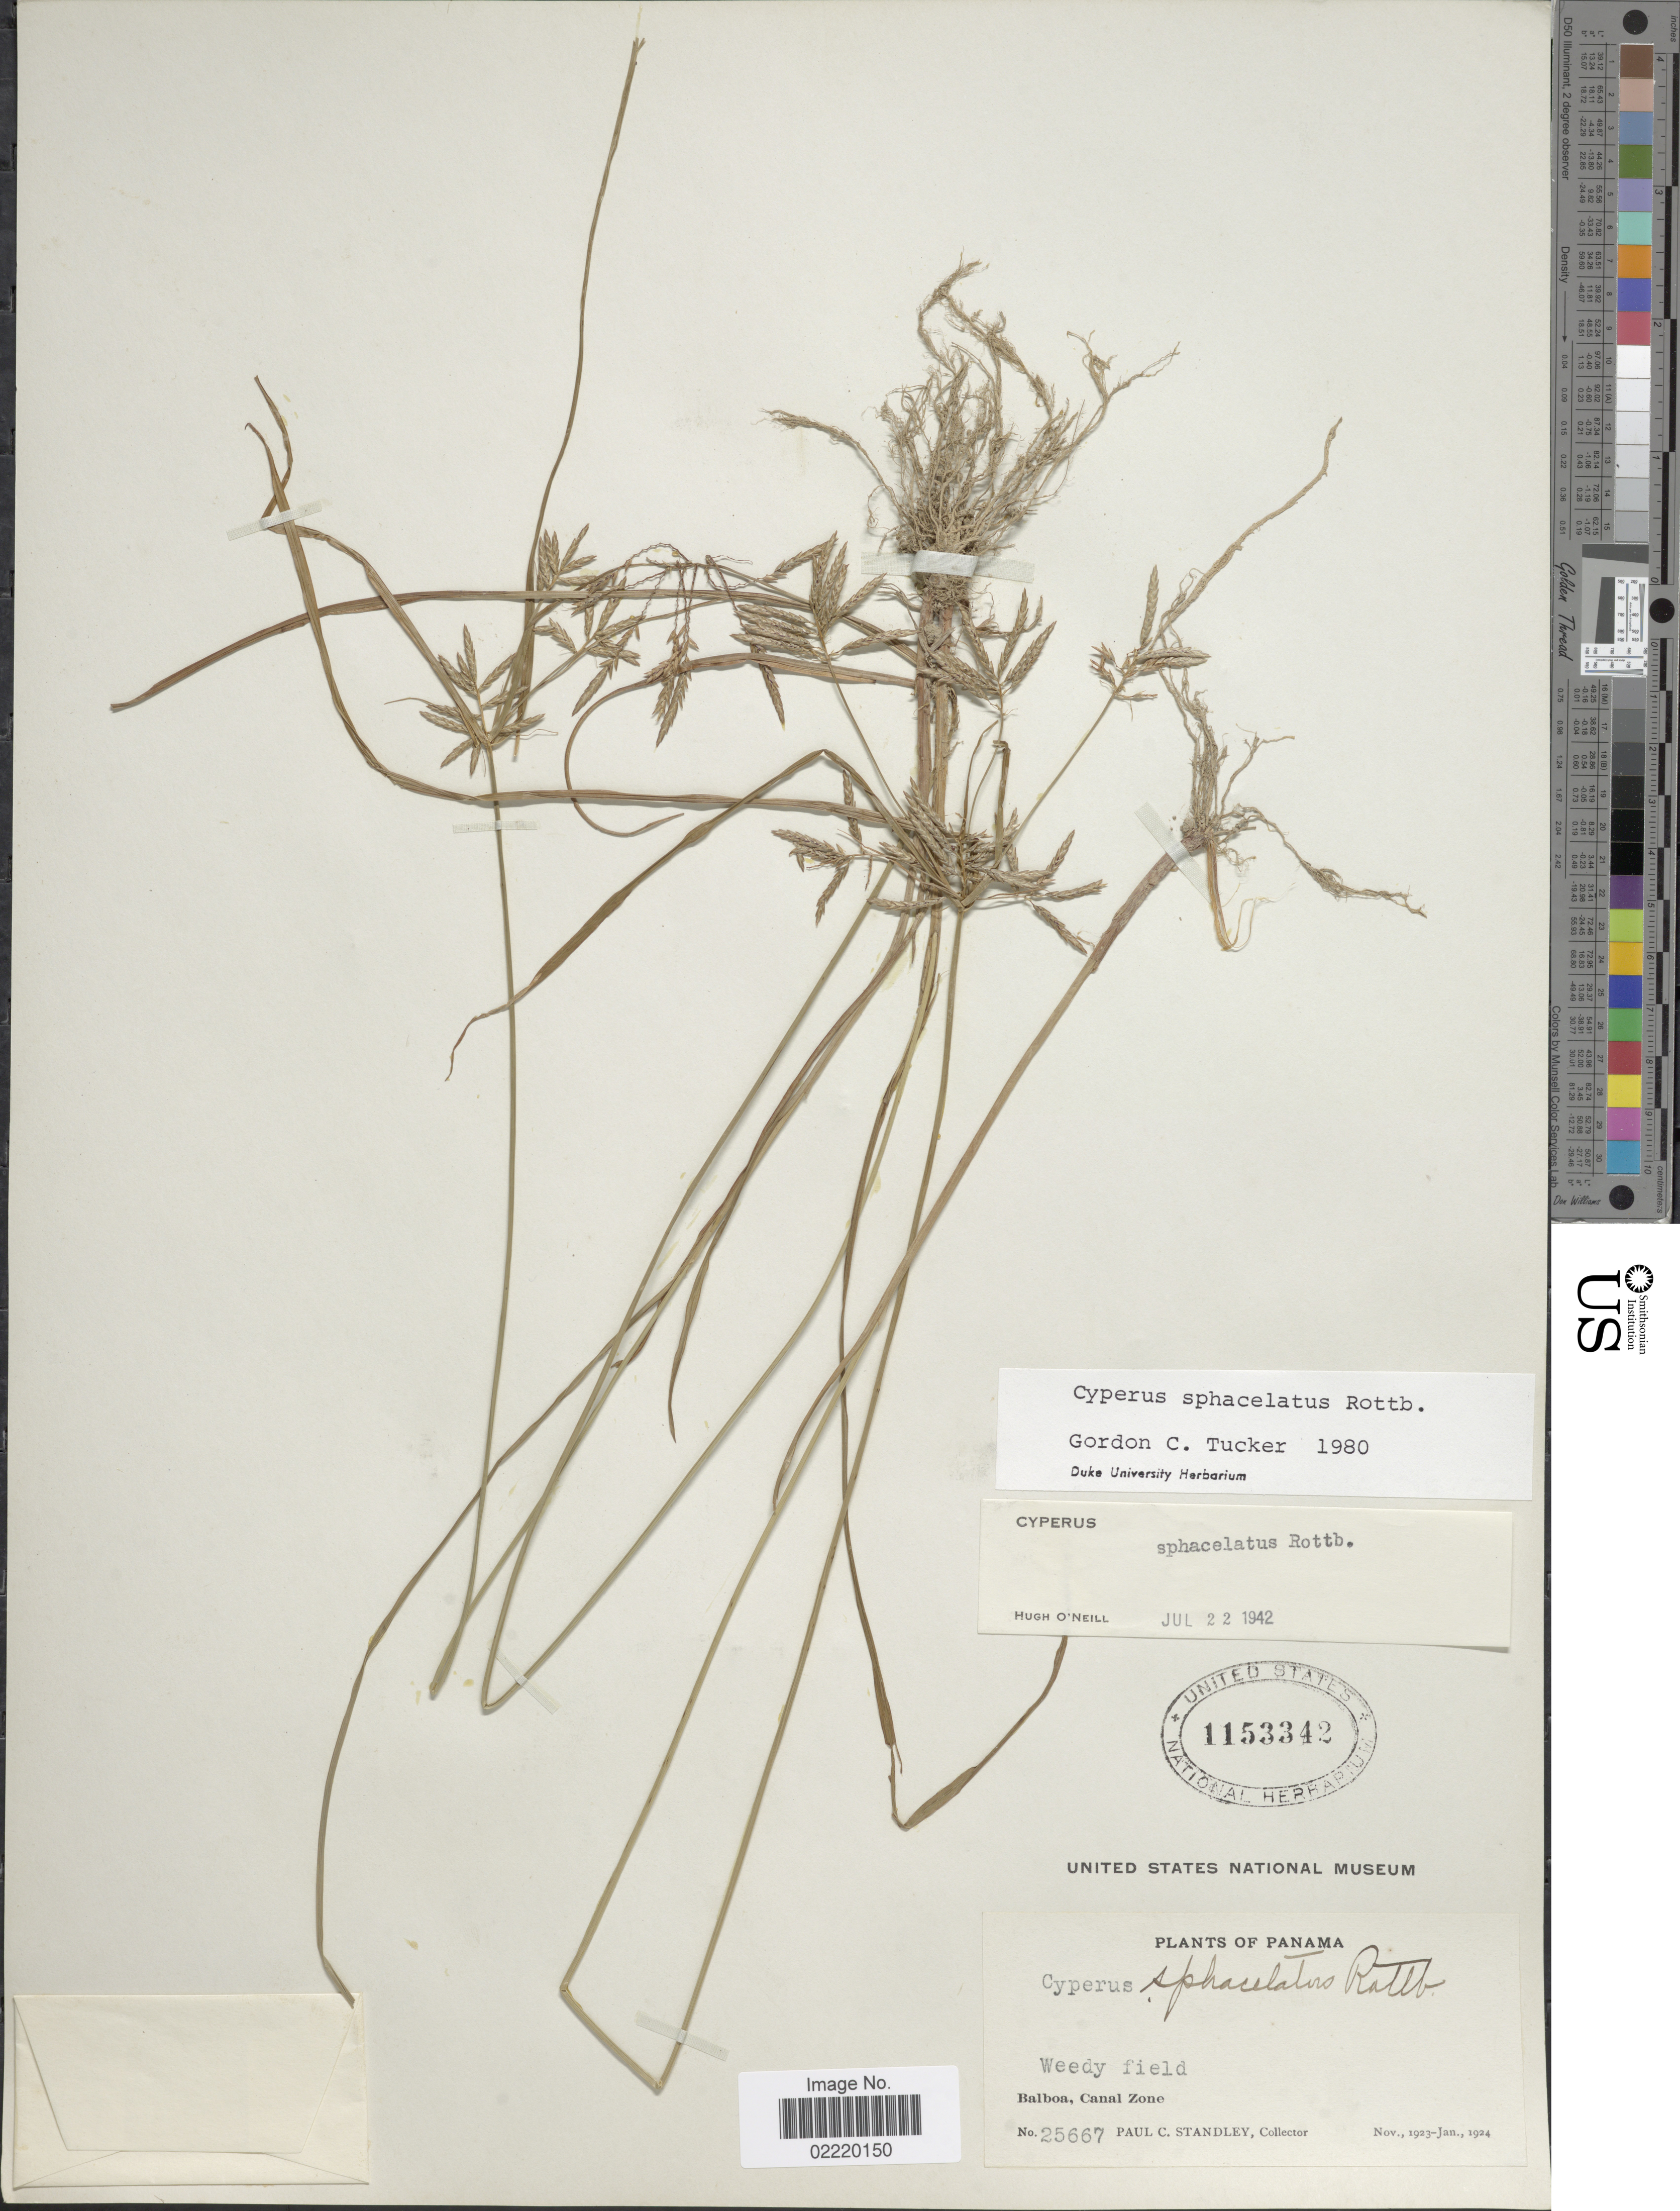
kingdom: Plantae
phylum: Tracheophyta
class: Liliopsida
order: Poales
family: Cyperaceae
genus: Cyperus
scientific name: Cyperus sphacelatus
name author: Rottb.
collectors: P. C. Standley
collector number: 25667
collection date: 1923-11/1924-01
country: Panama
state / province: Colón / Panamá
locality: Weedy field, Balboa, Canal Zone.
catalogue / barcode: US 1153342